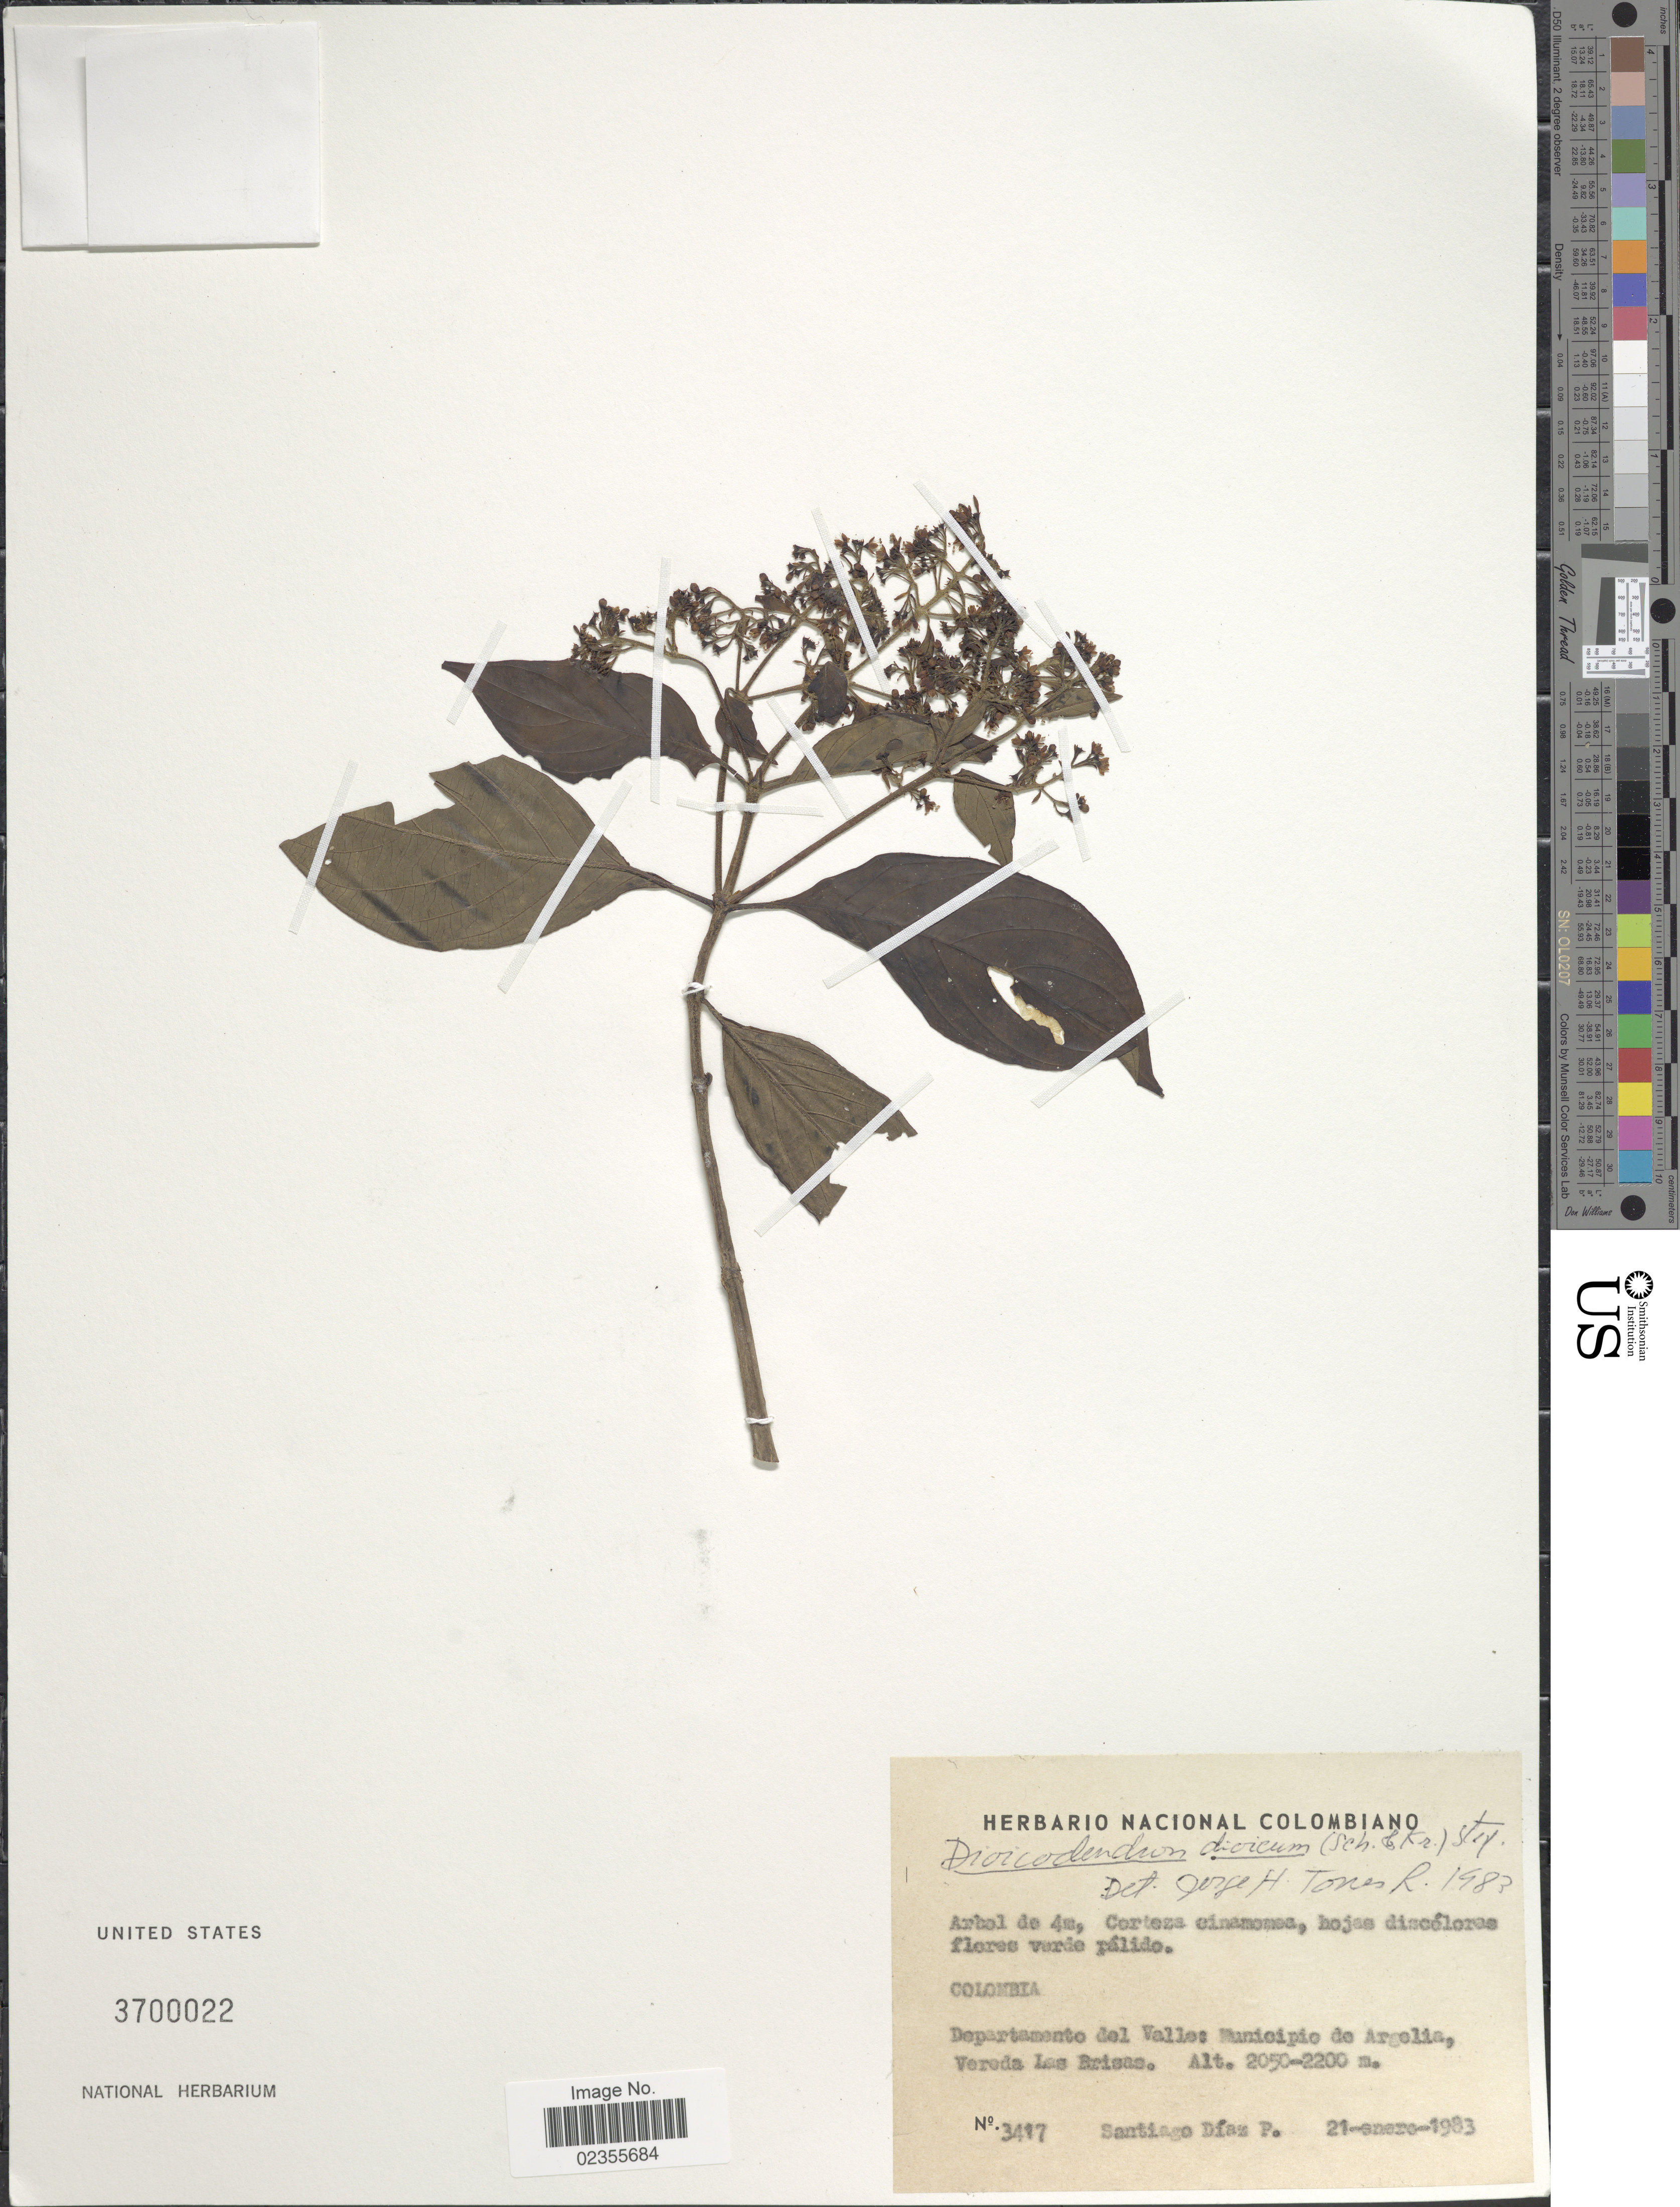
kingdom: Plantae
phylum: Tracheophyta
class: Magnoliopsida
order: Gentianales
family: Rubiaceae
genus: Dioicodendron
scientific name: Dioicodendron dioicum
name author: (K. Schum. & Krause) Steyerm.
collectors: S. Díaz Píedrahíta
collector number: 3417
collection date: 1983-01-21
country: Colombia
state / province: Valle del Cauca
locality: Departamento del Valle: Municipio de Argelia, Vereda Las Brisas.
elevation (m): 2050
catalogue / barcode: US 3700022